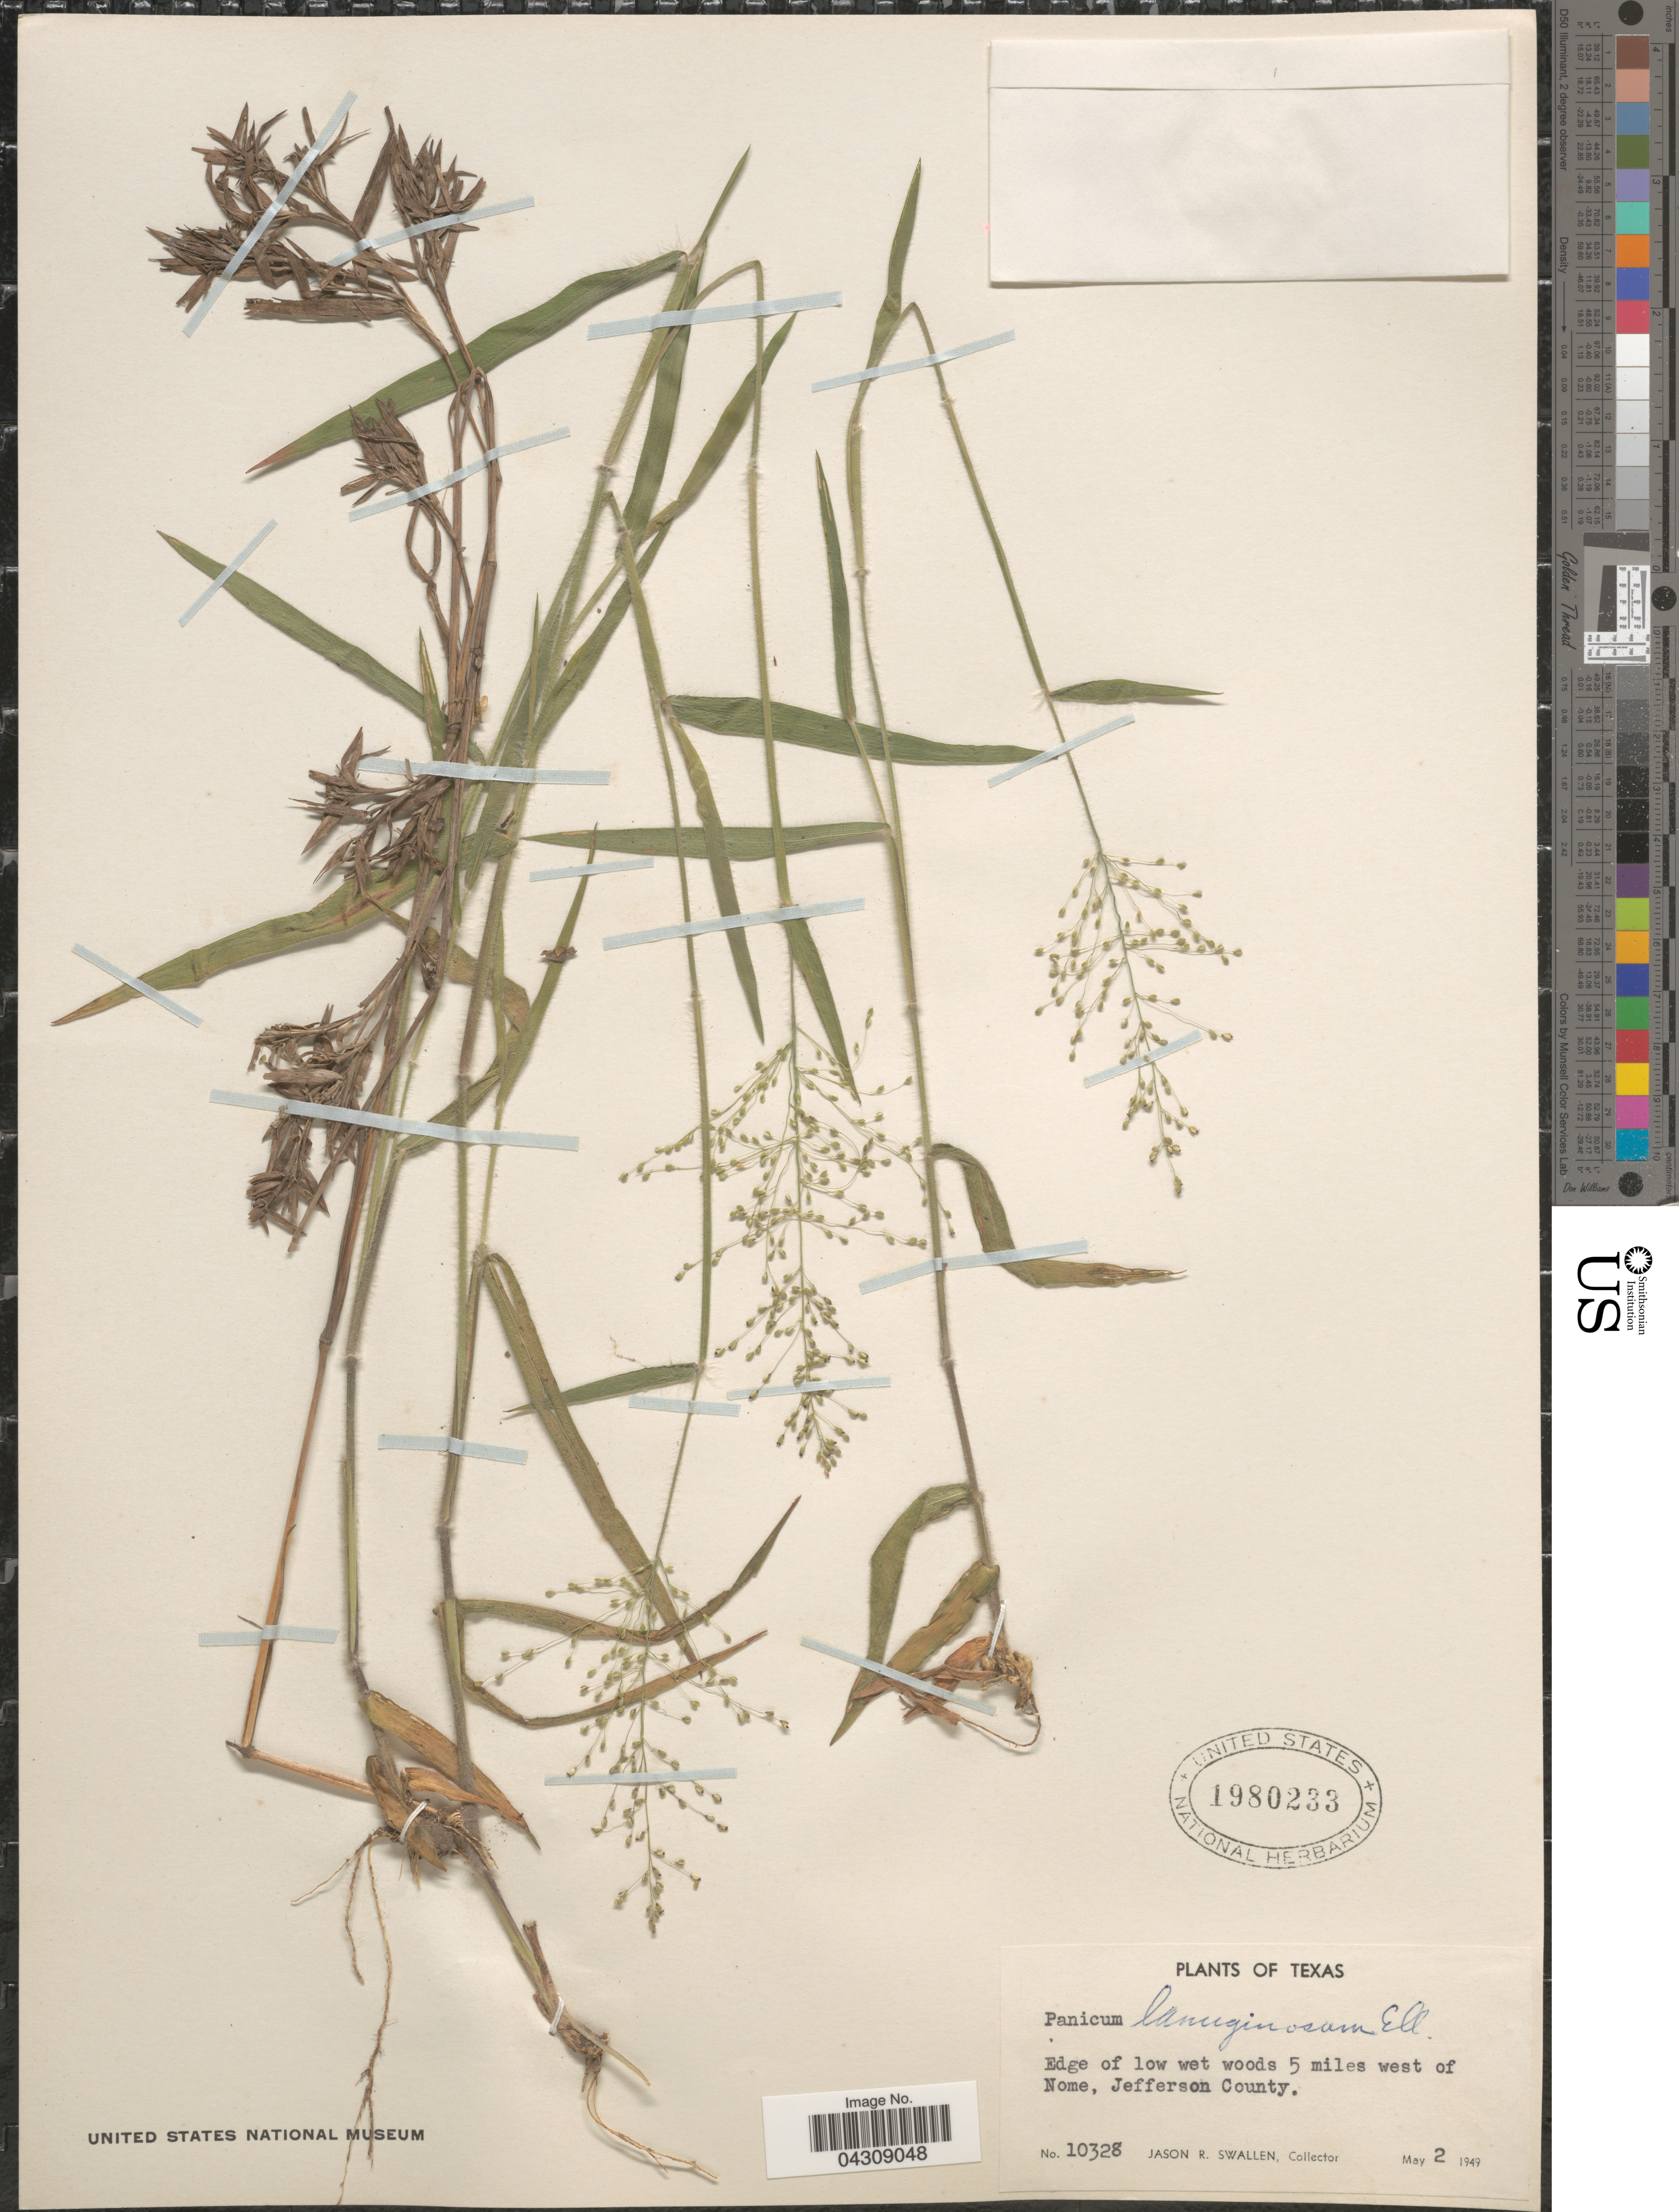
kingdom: Plantae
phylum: Tracheophyta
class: Liliopsida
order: Poales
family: Poaceae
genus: Dichanthelium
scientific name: Dichanthelium acuminatum var. acuminatum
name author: (Sw.) Gould & C.A. Clark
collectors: J. R. Swallen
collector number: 10328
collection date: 1949-05-02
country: United States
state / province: Texas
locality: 5 miles west of Nome, Jefferson County.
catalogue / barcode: US 1980233